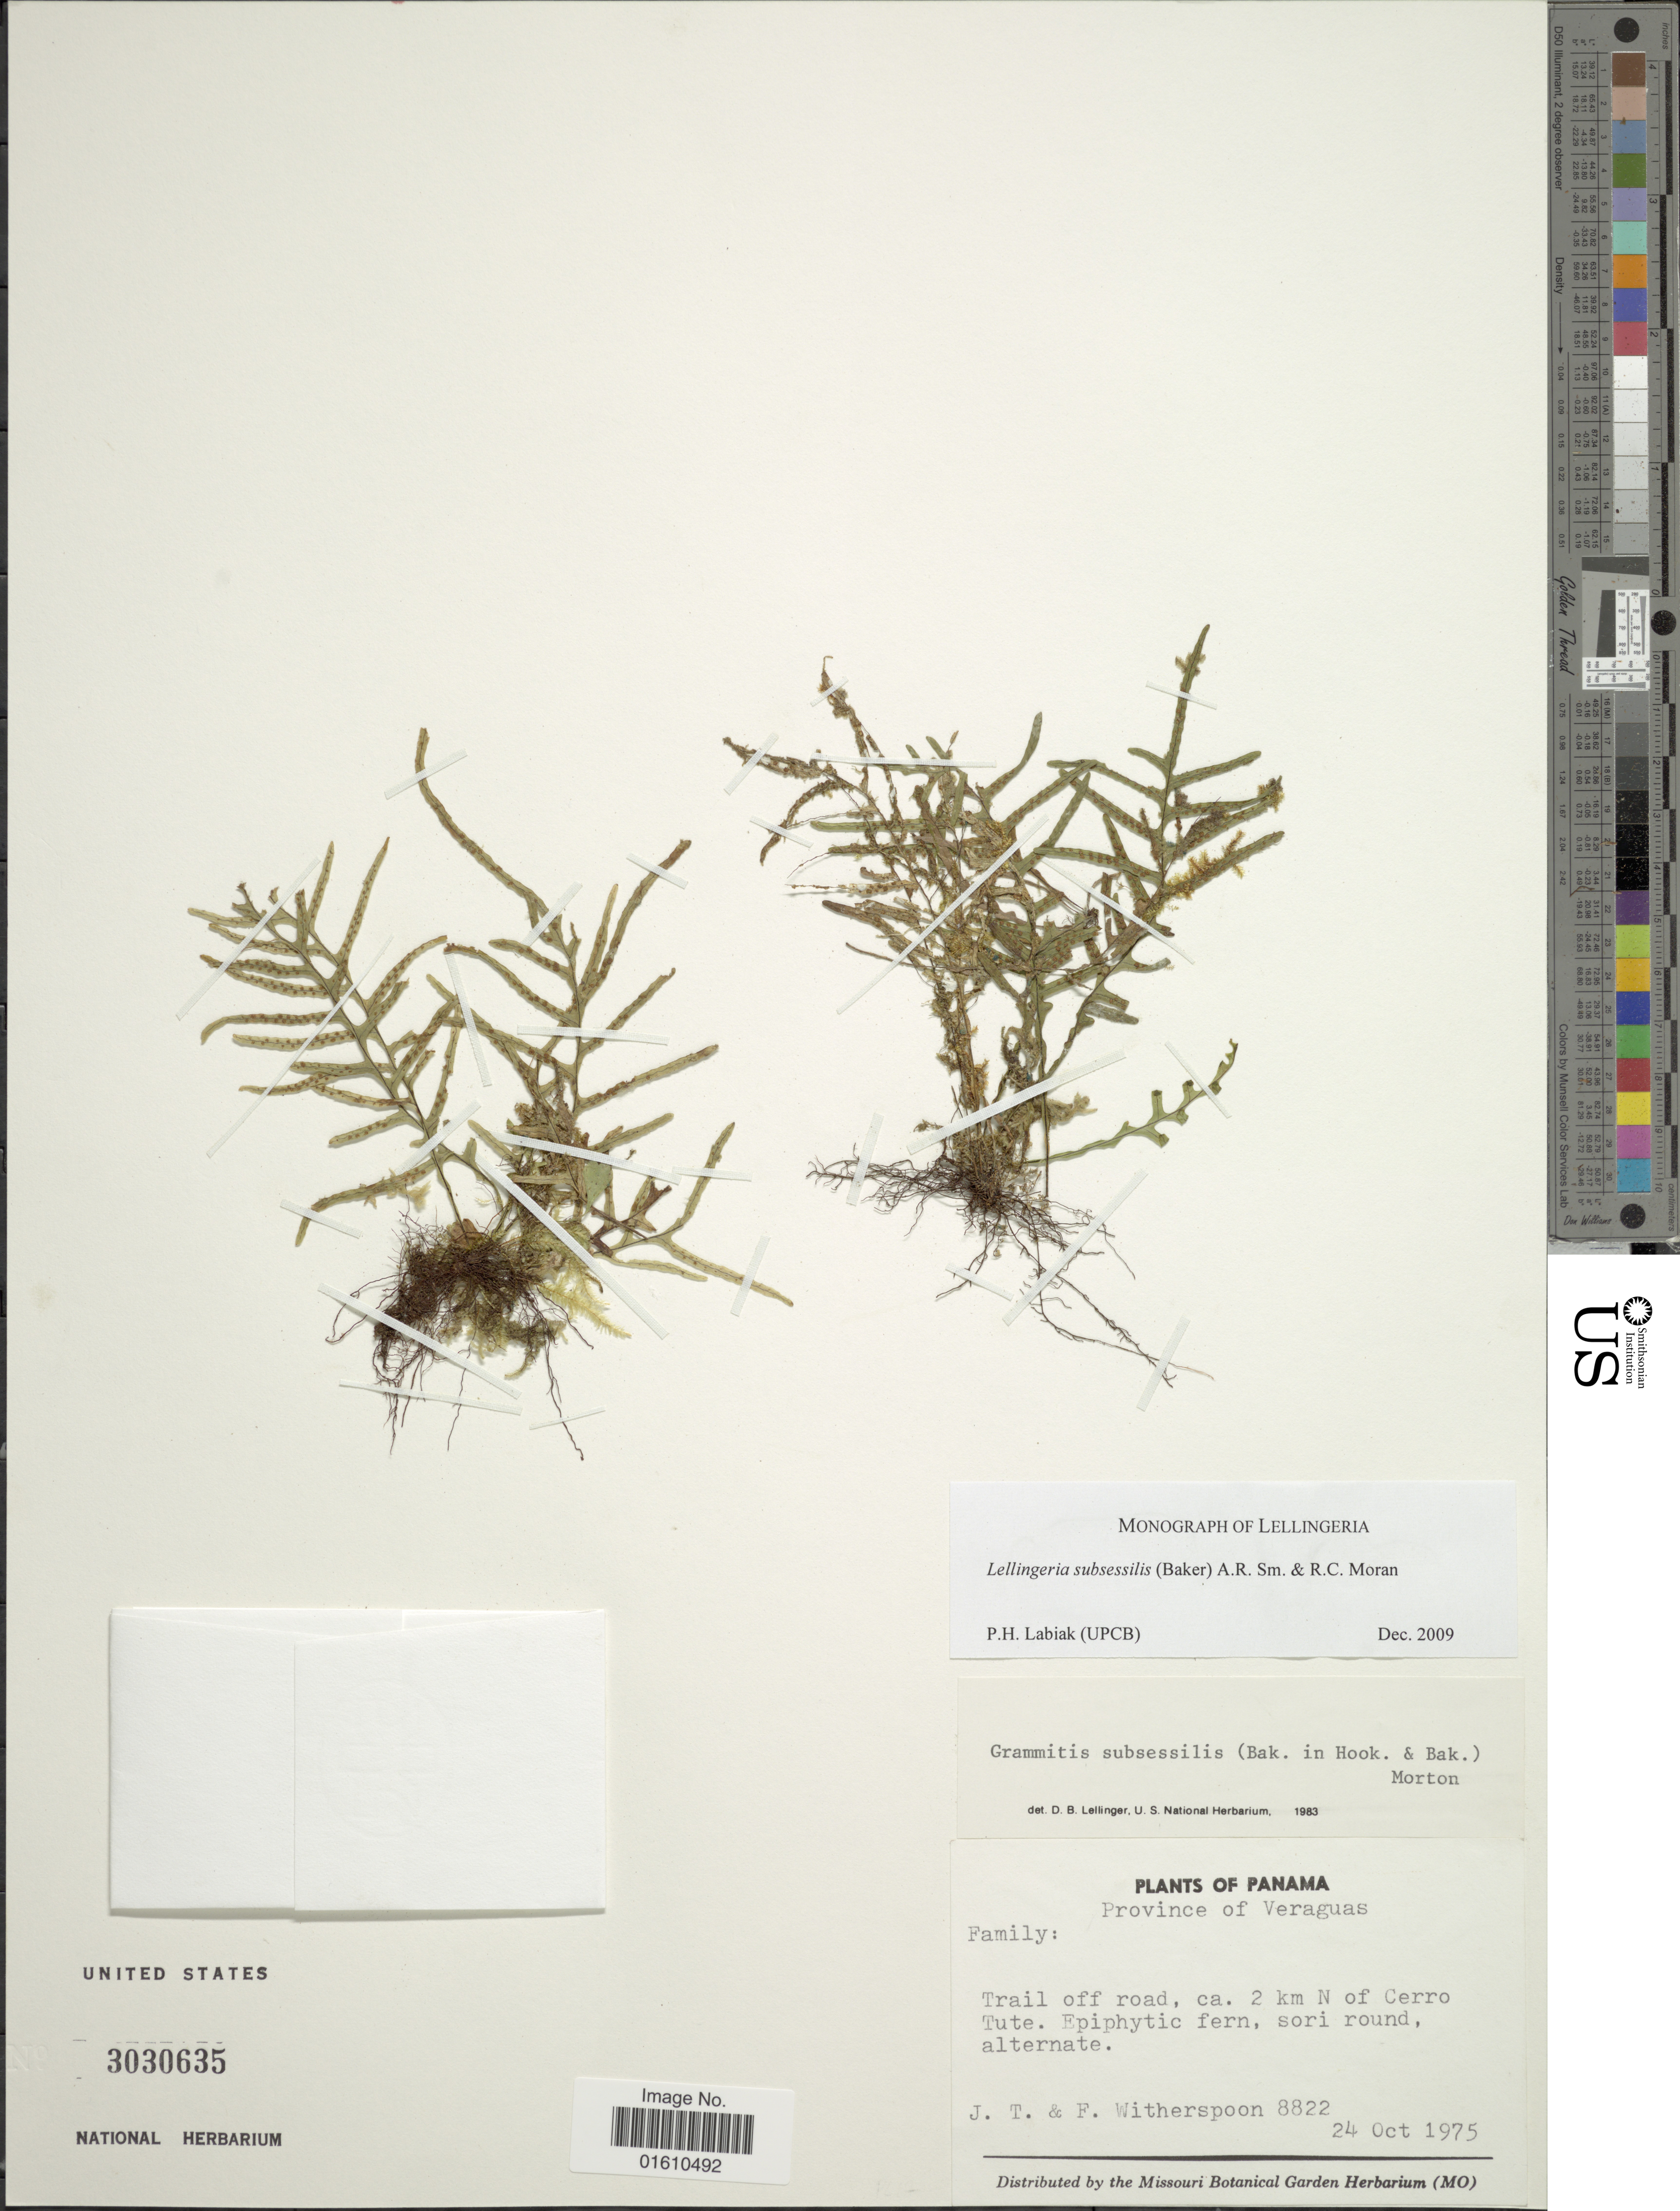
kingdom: Plantae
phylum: Tracheophyta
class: Polypodiopsida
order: Polypodiales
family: Polypodiaceae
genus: Lellingeria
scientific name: Lellingeria subsessilis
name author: (Baker) A.R. Sm. & R.C. Moran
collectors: J. Witherspoon & F. Witherspoon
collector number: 8822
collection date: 1975-10-24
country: Panama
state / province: Veraguas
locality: Province of Veraguas, trail off road, ca. 2 km N of Cerro Tute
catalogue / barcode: US 3030635